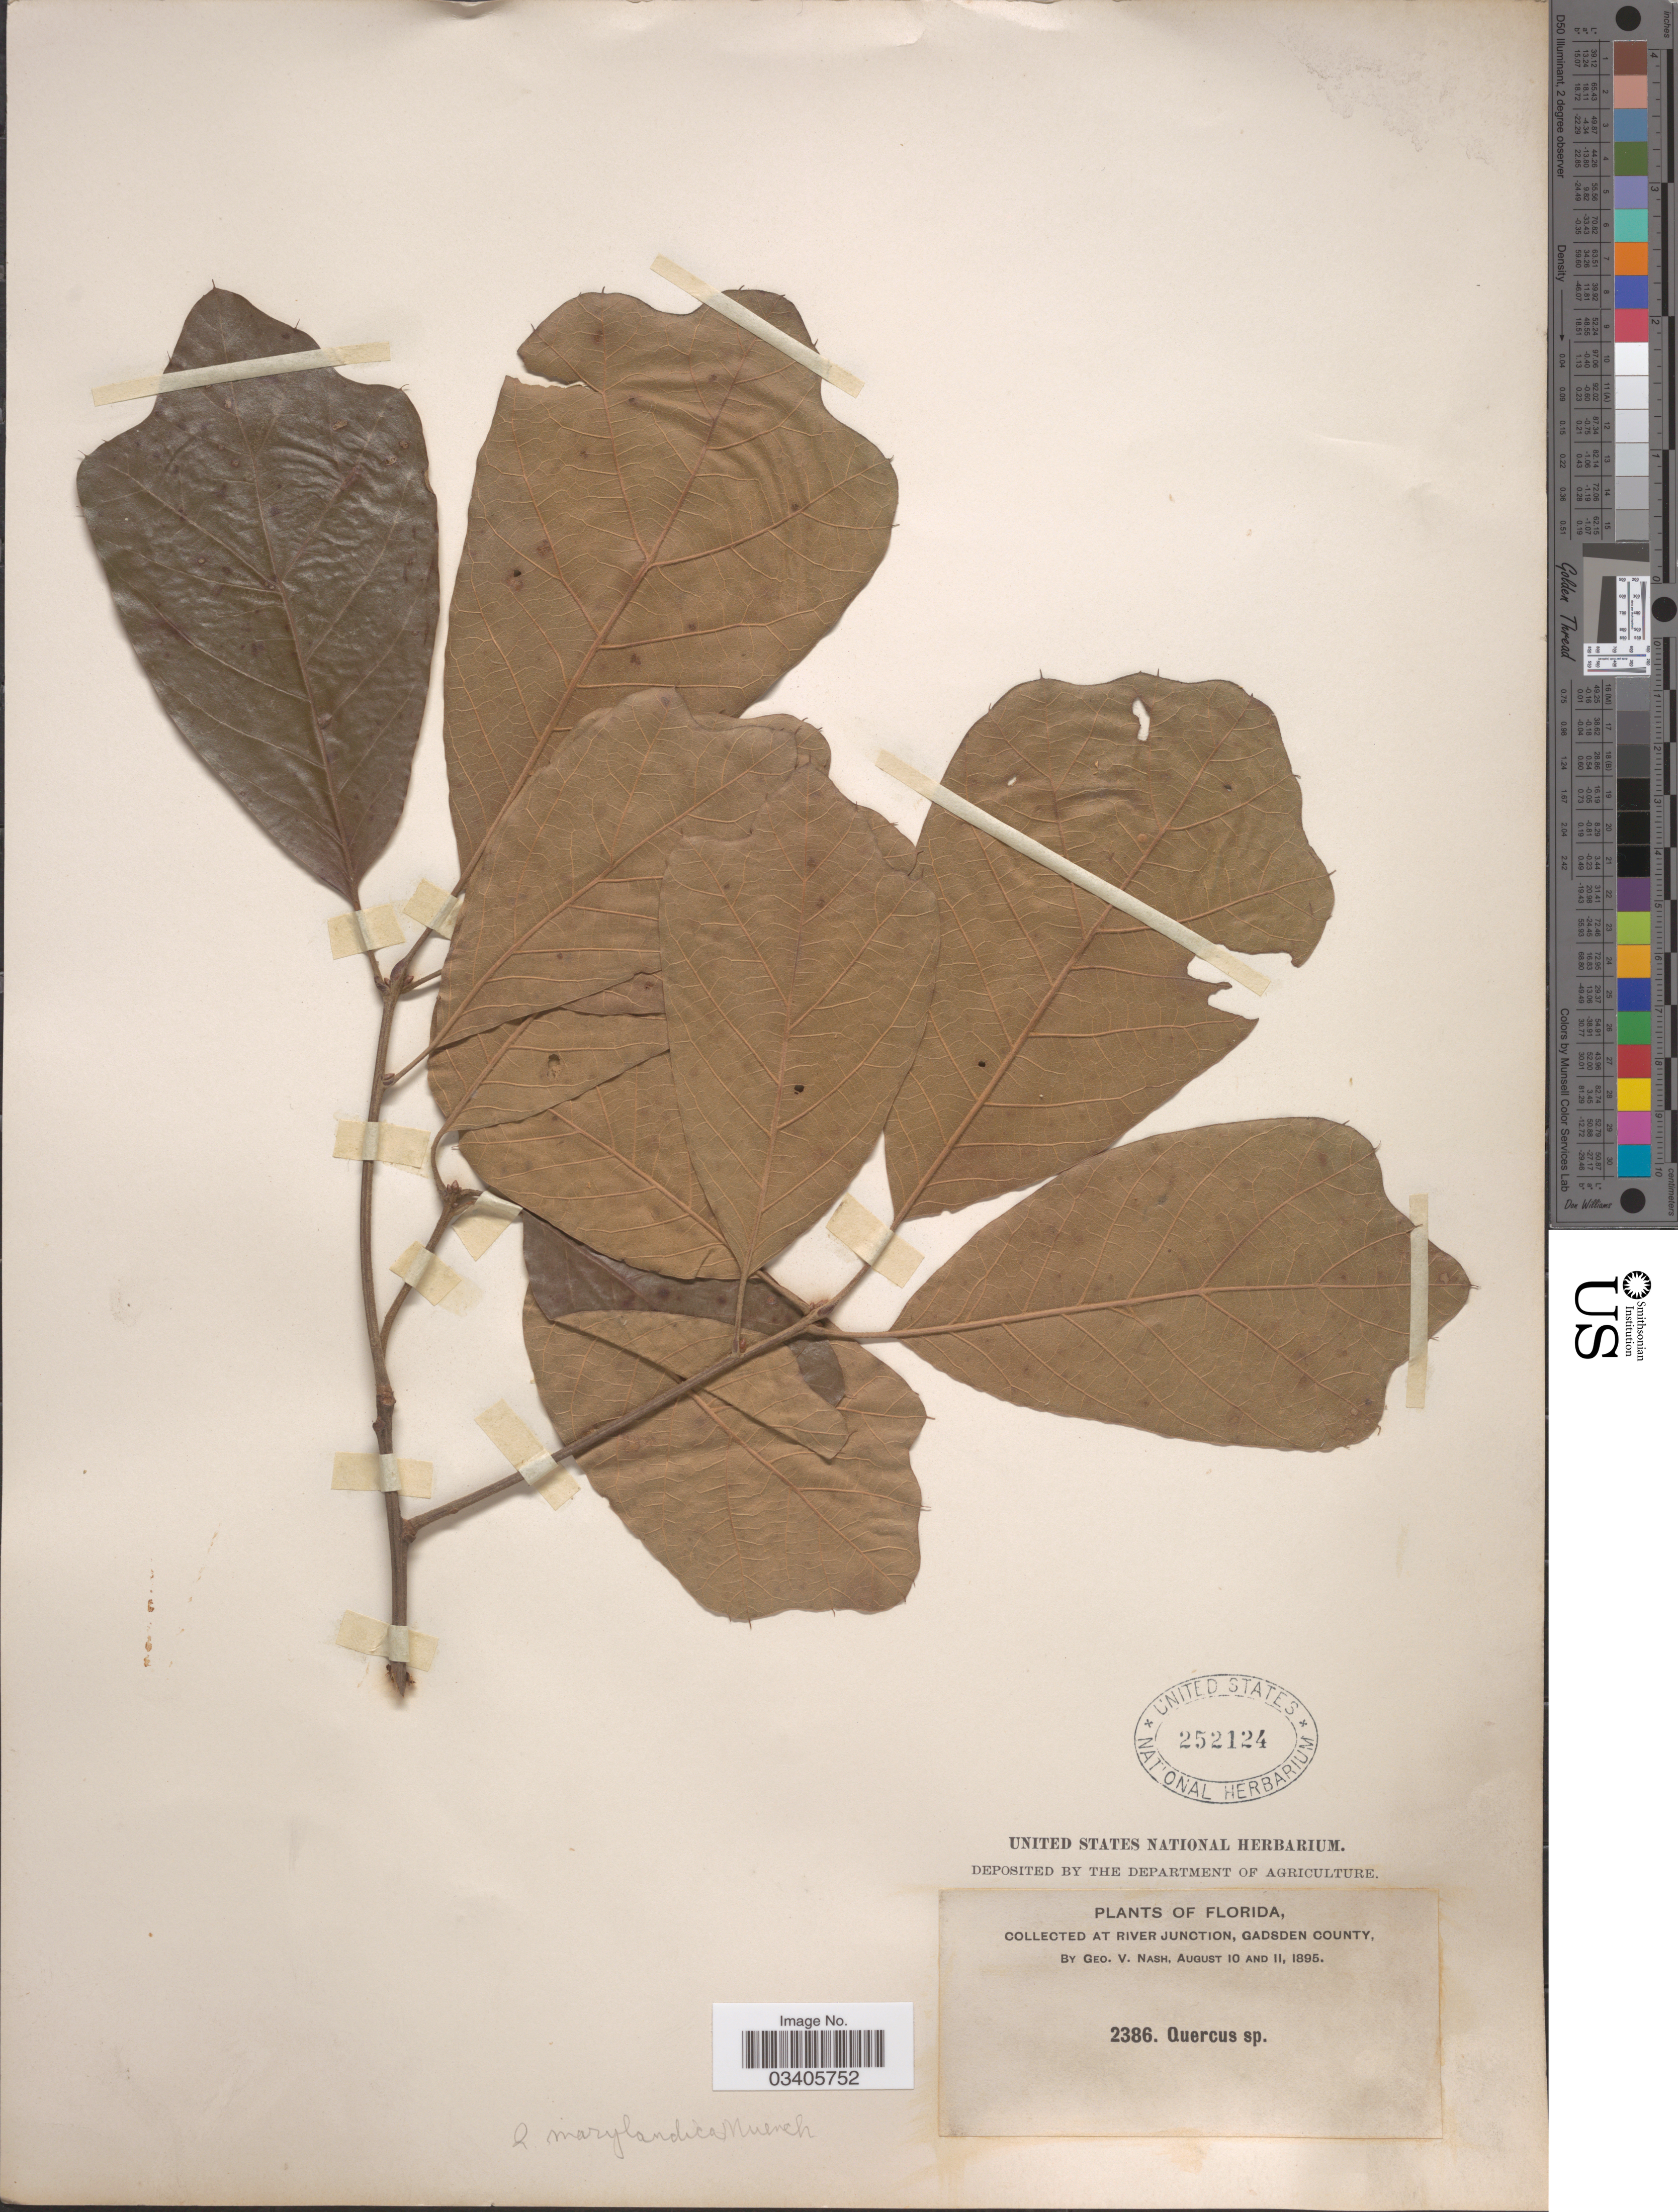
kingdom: Plantae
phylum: Tracheophyta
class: Magnoliopsida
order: Fagales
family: Fagaceae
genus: Quercus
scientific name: Quercus imbricaria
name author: Michx.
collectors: G. V. Nash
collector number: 2386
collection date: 1895-08-10/1895-08-11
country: United States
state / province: Florida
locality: At River Junction, Gadsden County.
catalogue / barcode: US 252124